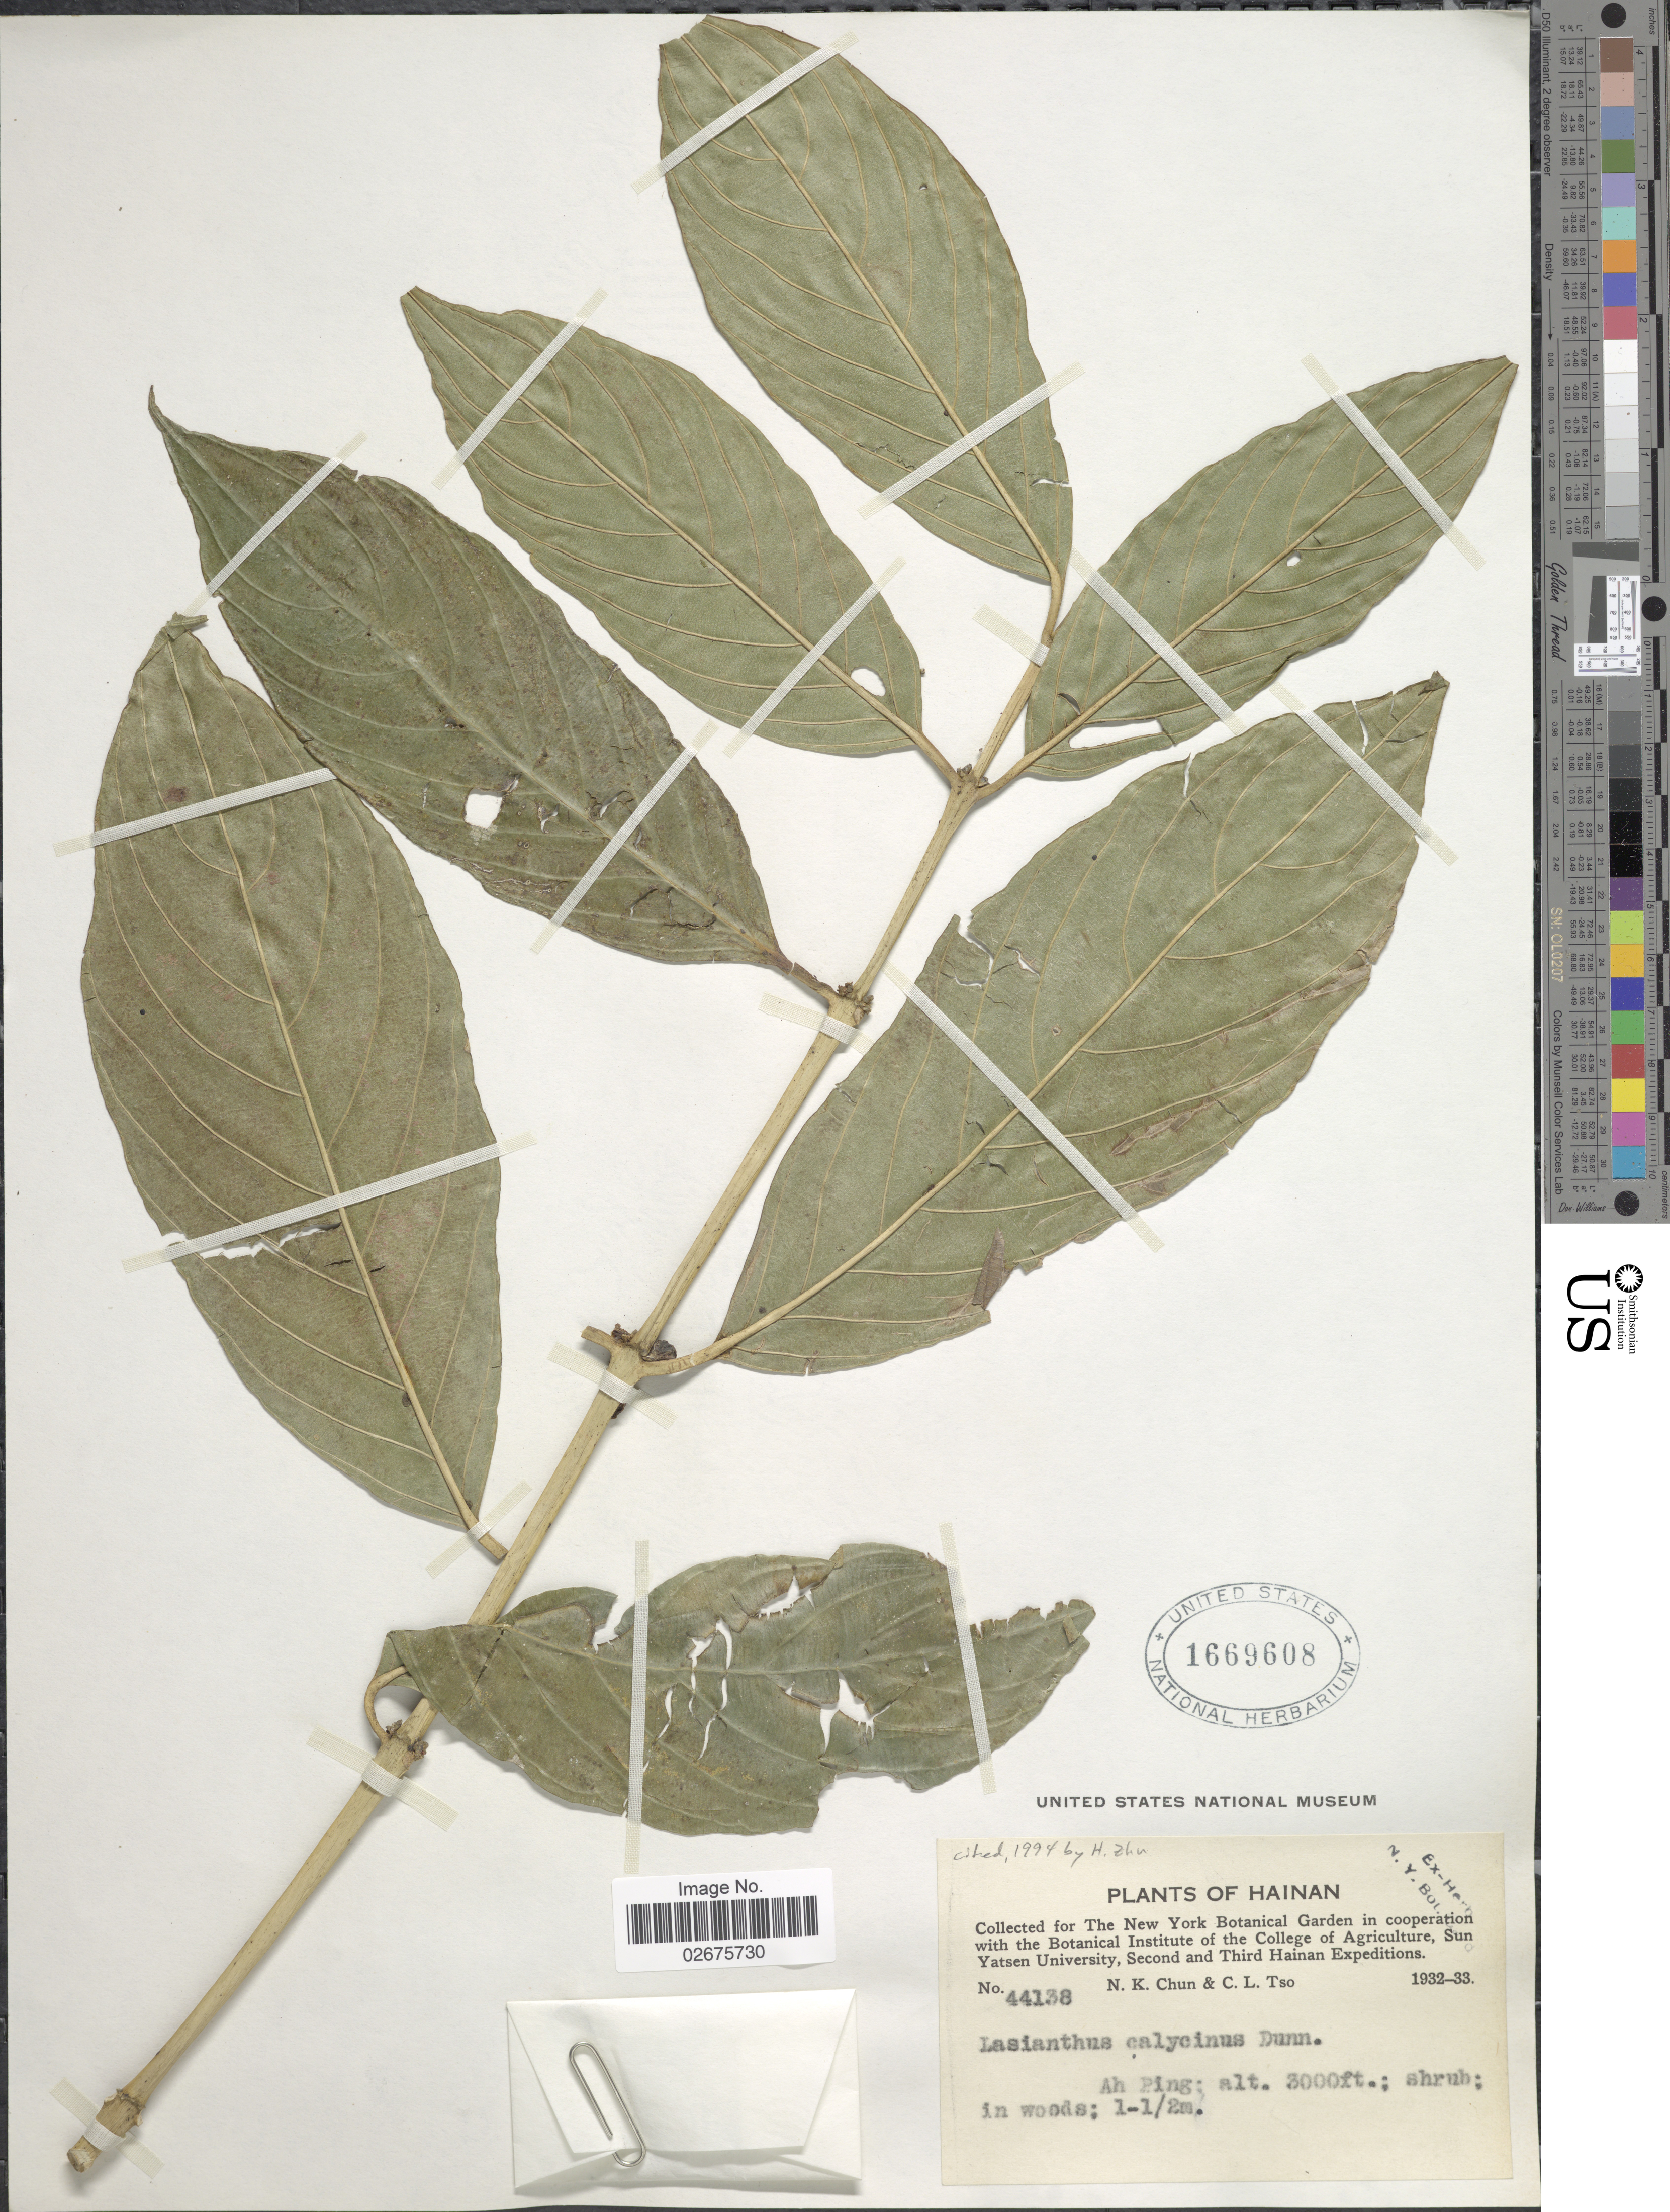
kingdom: Plantae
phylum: Tracheophyta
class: Magnoliopsida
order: Gentianales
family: Rubiaceae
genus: Lasianthus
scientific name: Lasianthus calycinus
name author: Dunn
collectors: N. K. Chun & C. Tso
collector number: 44138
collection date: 1932/1933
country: China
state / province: Hainan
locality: Hainan, Ah Ping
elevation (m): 914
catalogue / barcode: US 1669608